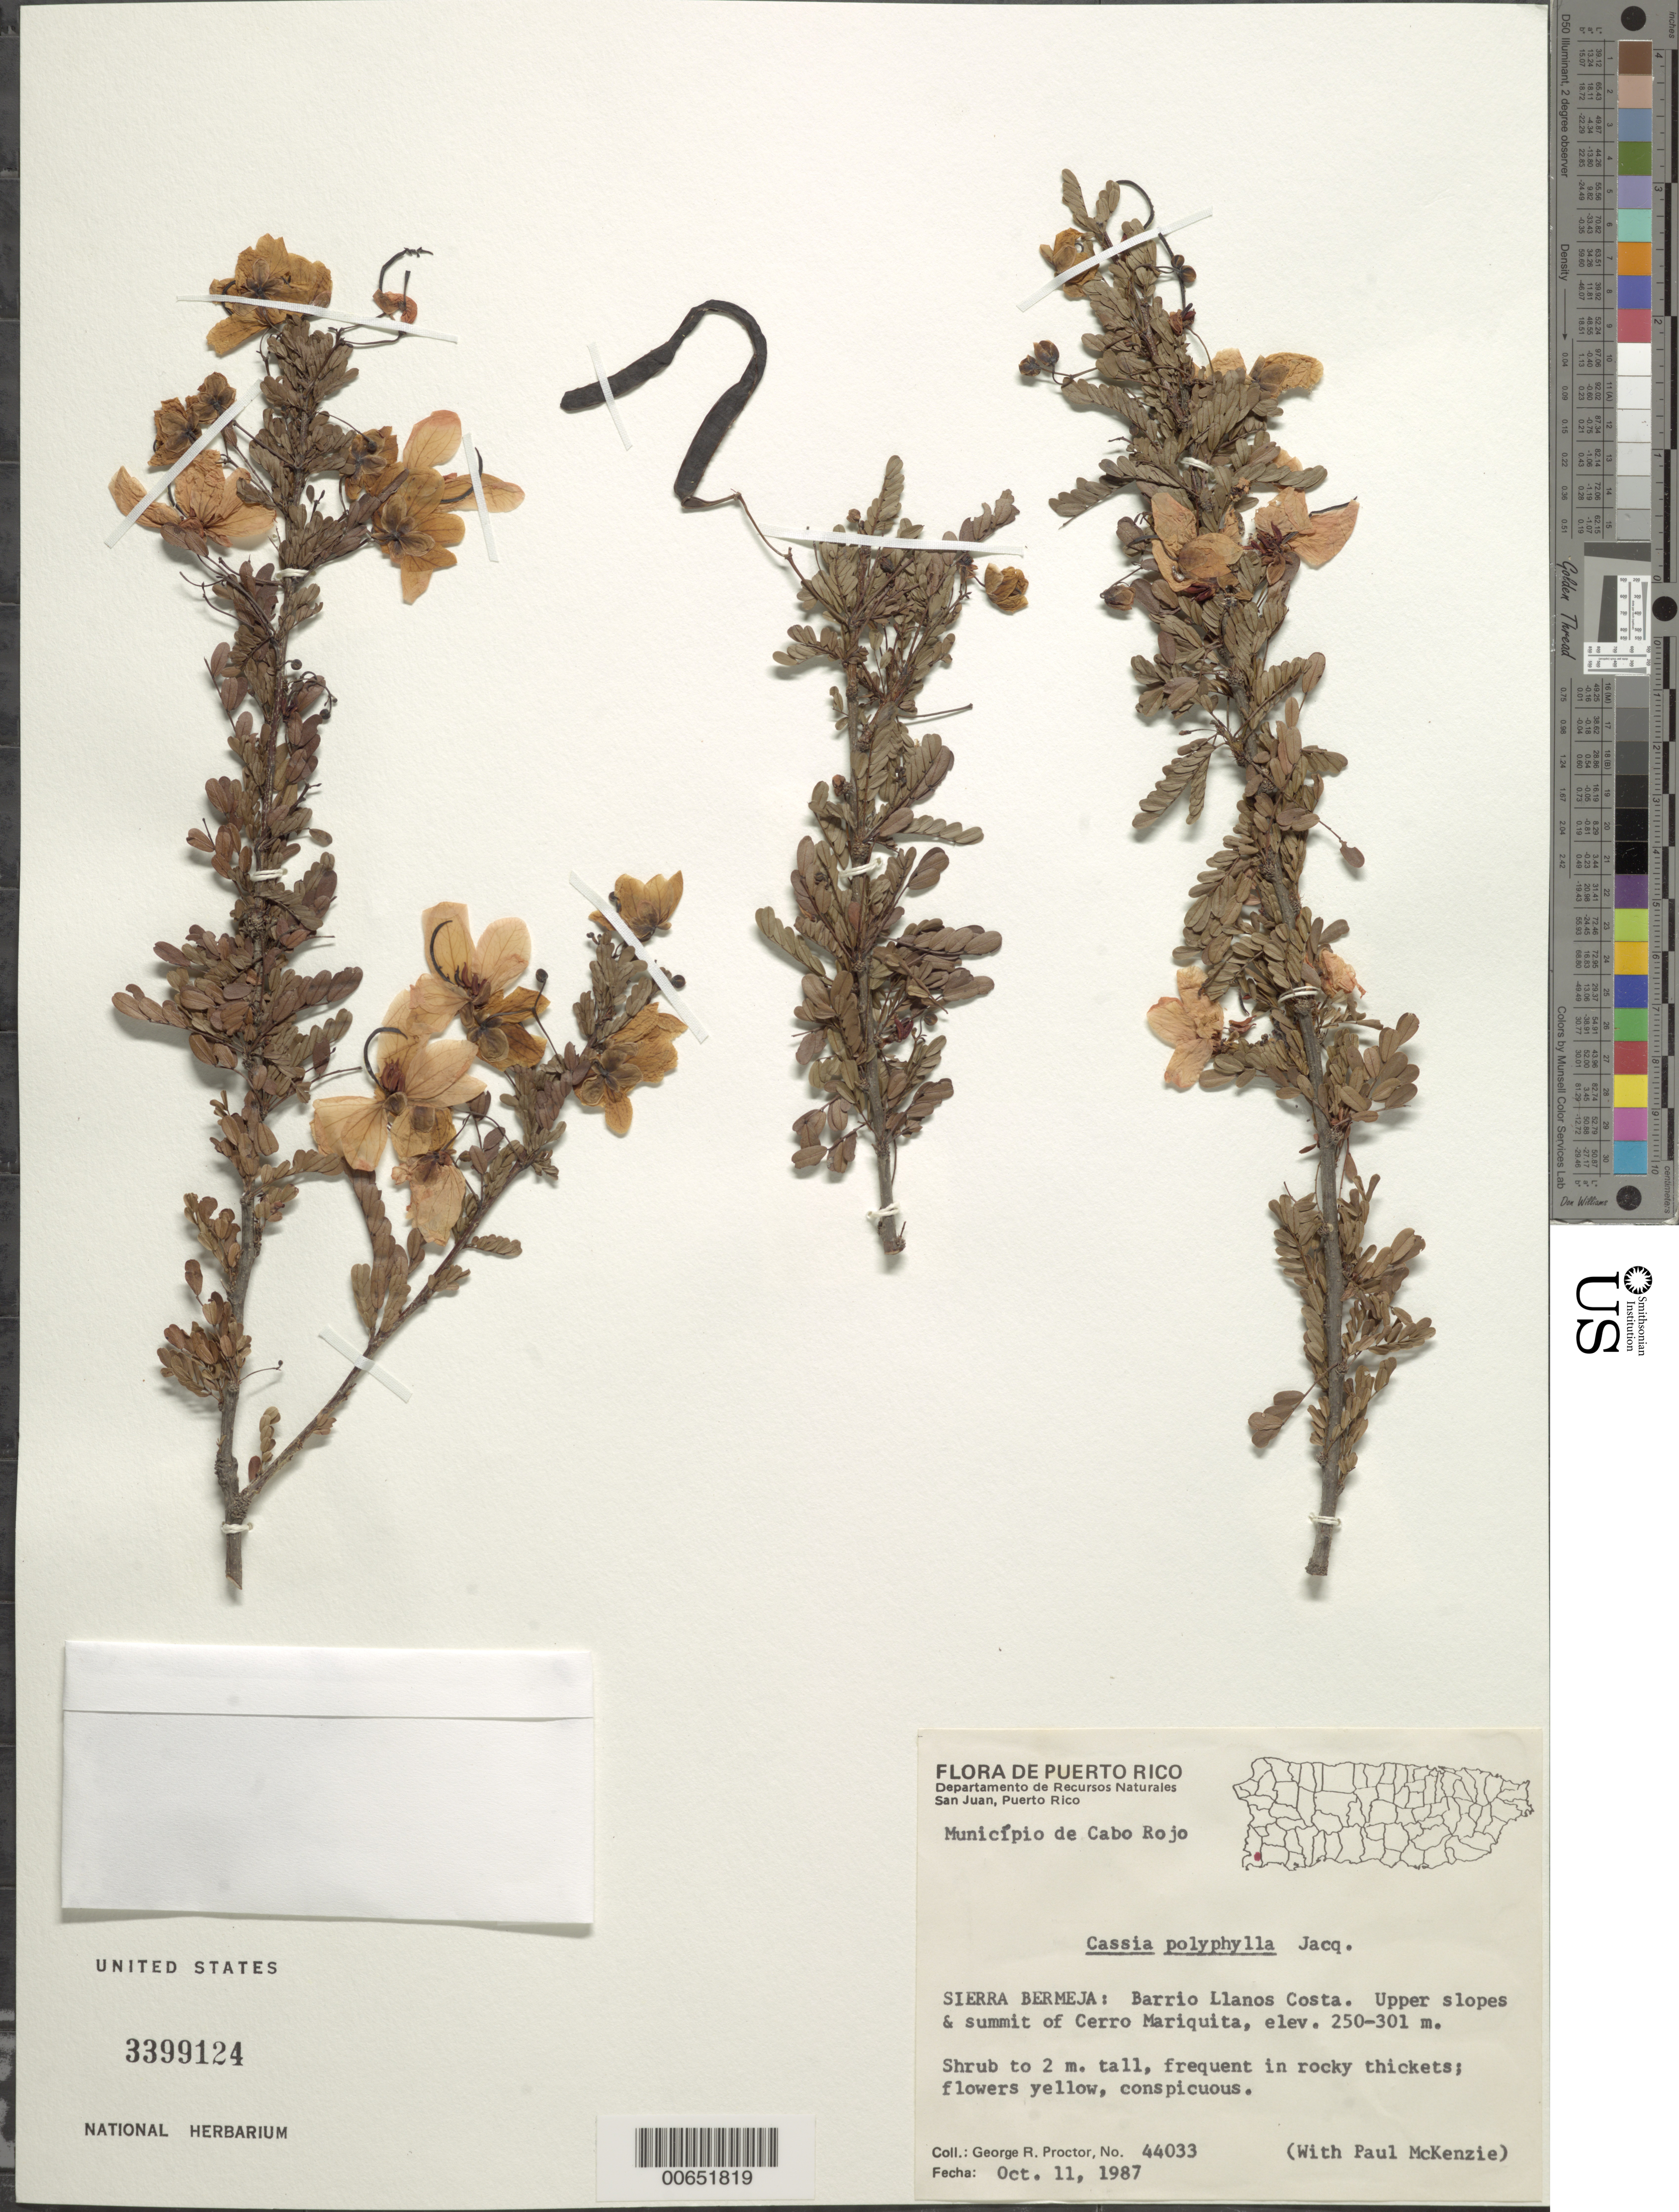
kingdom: Plantae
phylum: Tracheophyta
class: Magnoliopsida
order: Fabales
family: Fabaceae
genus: Senna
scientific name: Senna polyphylla var. polyphylla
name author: (Jacq.) H.S. Irwin & Barneby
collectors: G. R. Proctor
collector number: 44033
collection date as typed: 11 Oct 1987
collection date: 1987-10-11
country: Puerto Rico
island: Greater Antilles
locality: Cabo rojo, sierra bermeja, summit of cerro mariquita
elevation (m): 250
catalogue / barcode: US 3399124